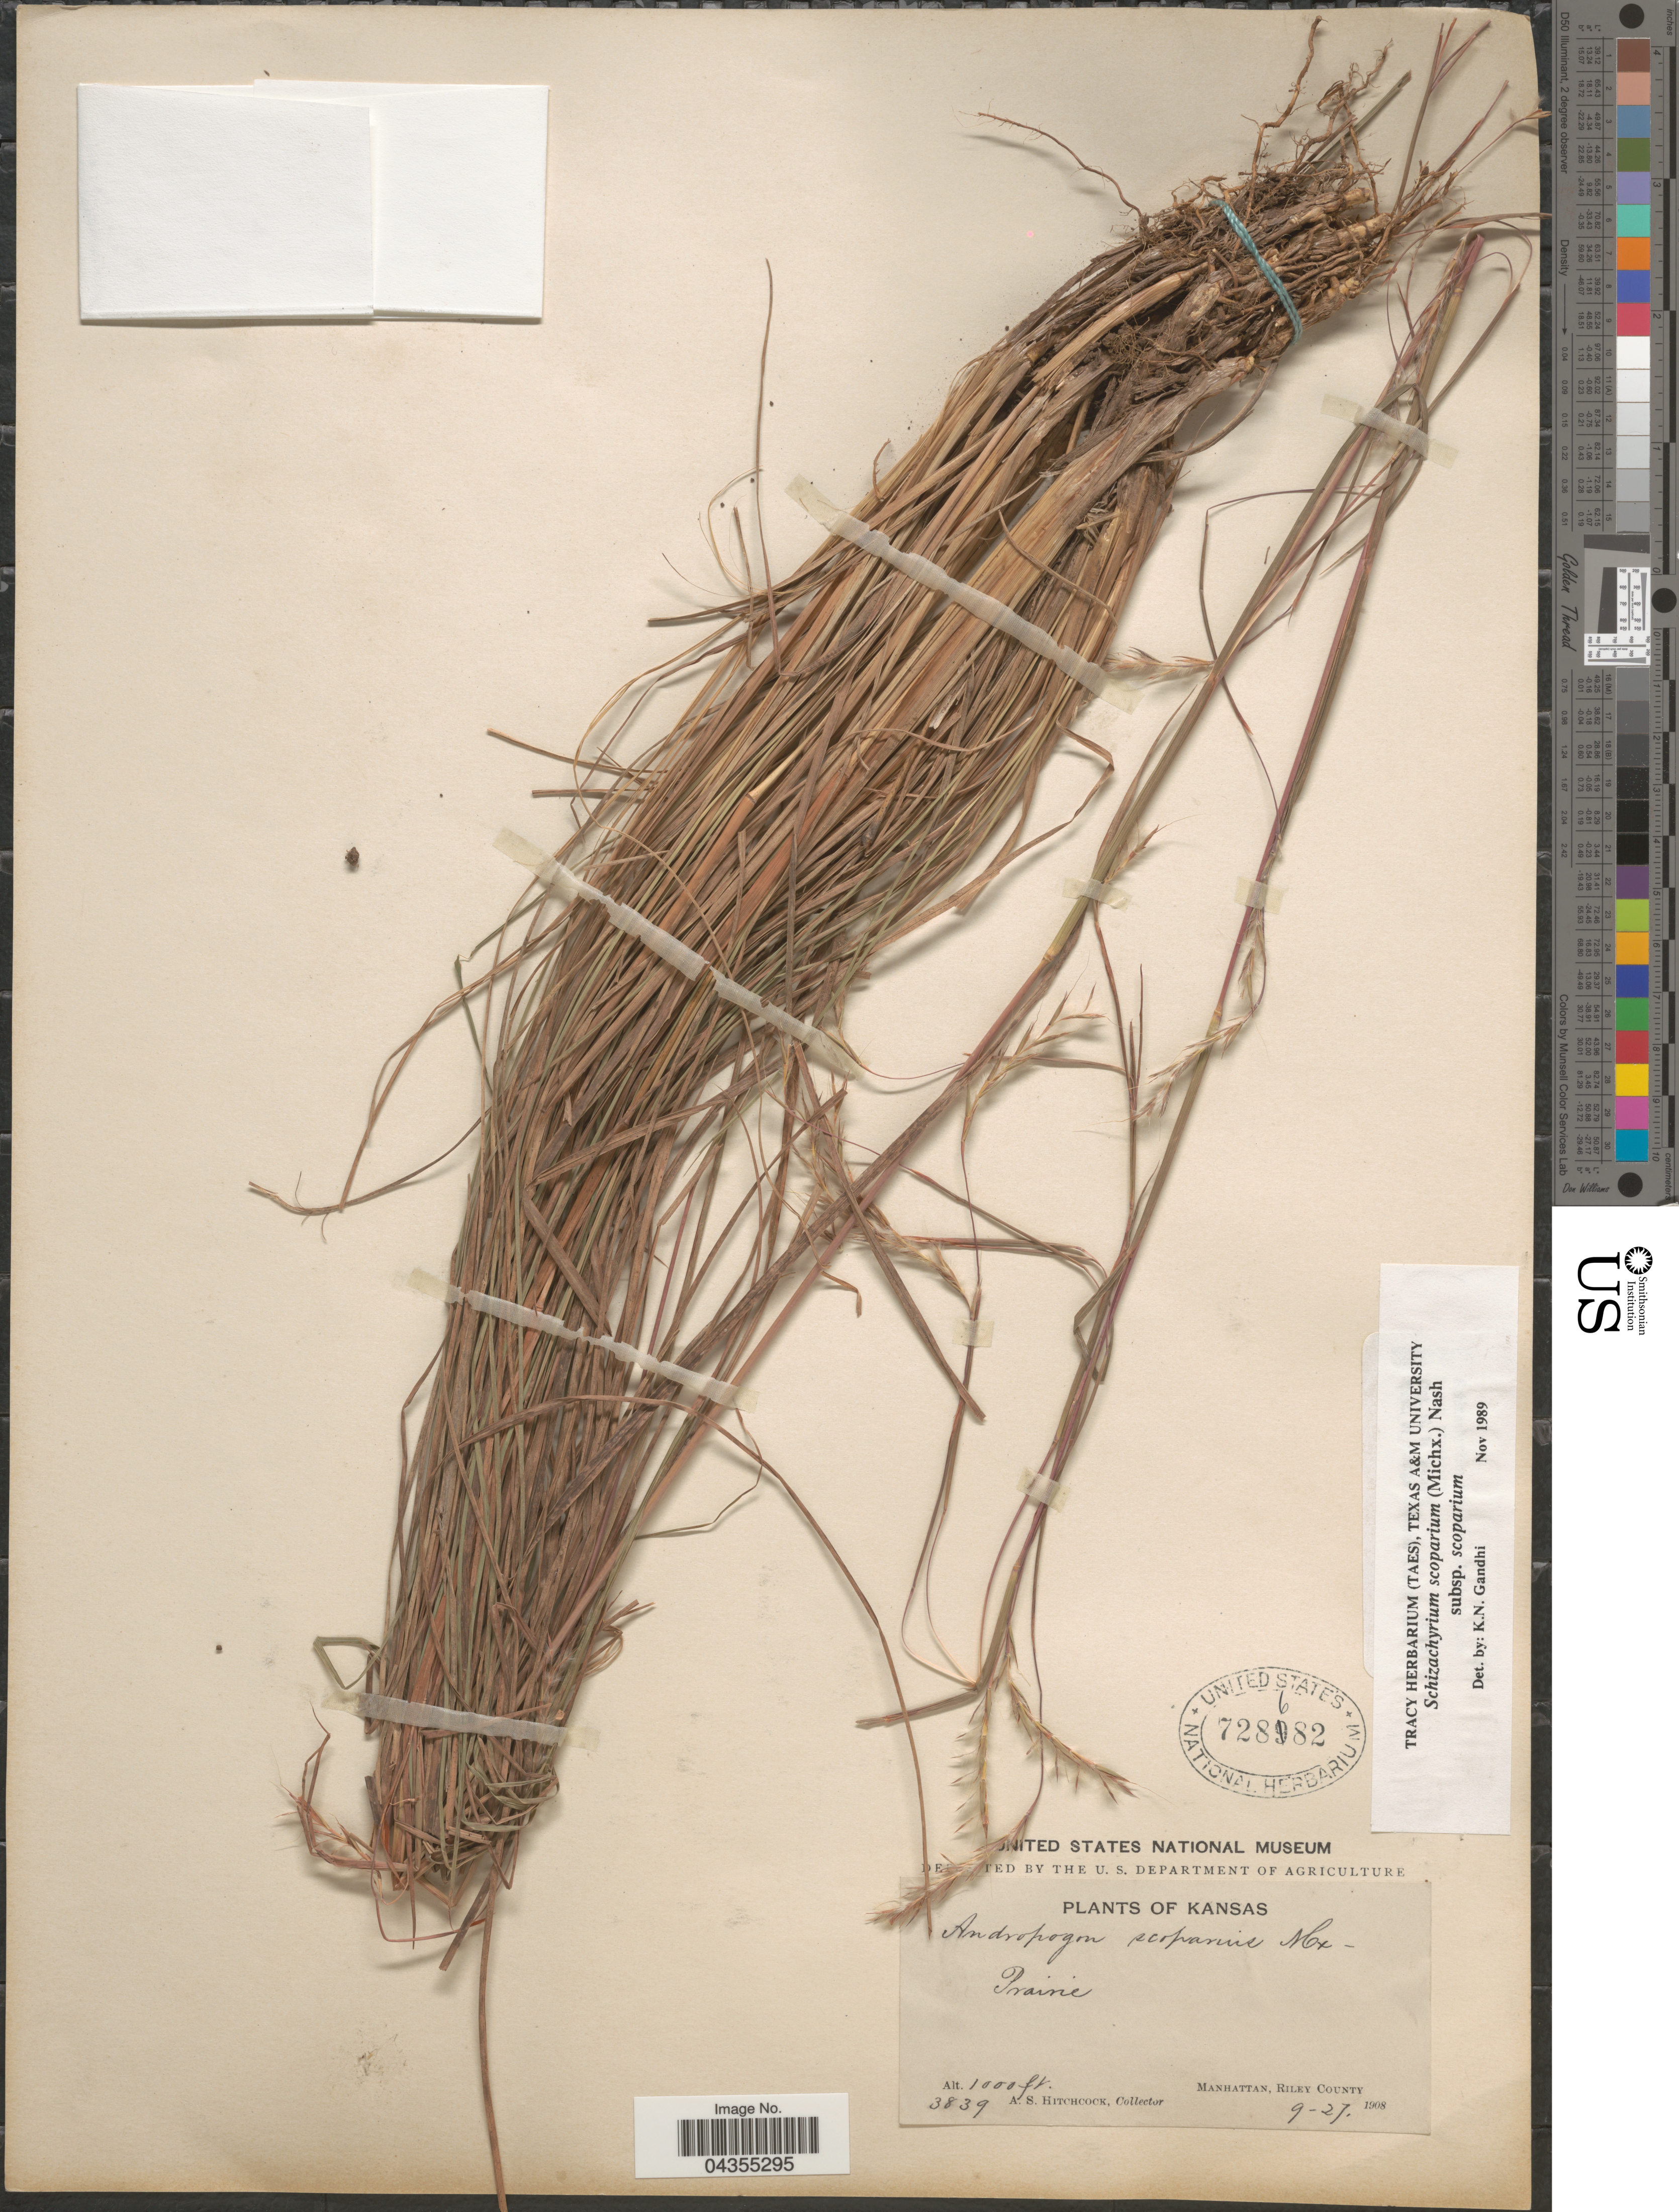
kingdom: Plantae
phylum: Tracheophyta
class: Liliopsida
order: Poales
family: Poaceae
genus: Schizachyrium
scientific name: Schizachyrium scoparium var. scoparium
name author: (Michx.) Nash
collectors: A. S. Hitchcock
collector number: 3839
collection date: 1908-09-27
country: United States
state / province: Kansas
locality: Prairie. Manhattan, Riley County.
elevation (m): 305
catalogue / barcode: US 728682